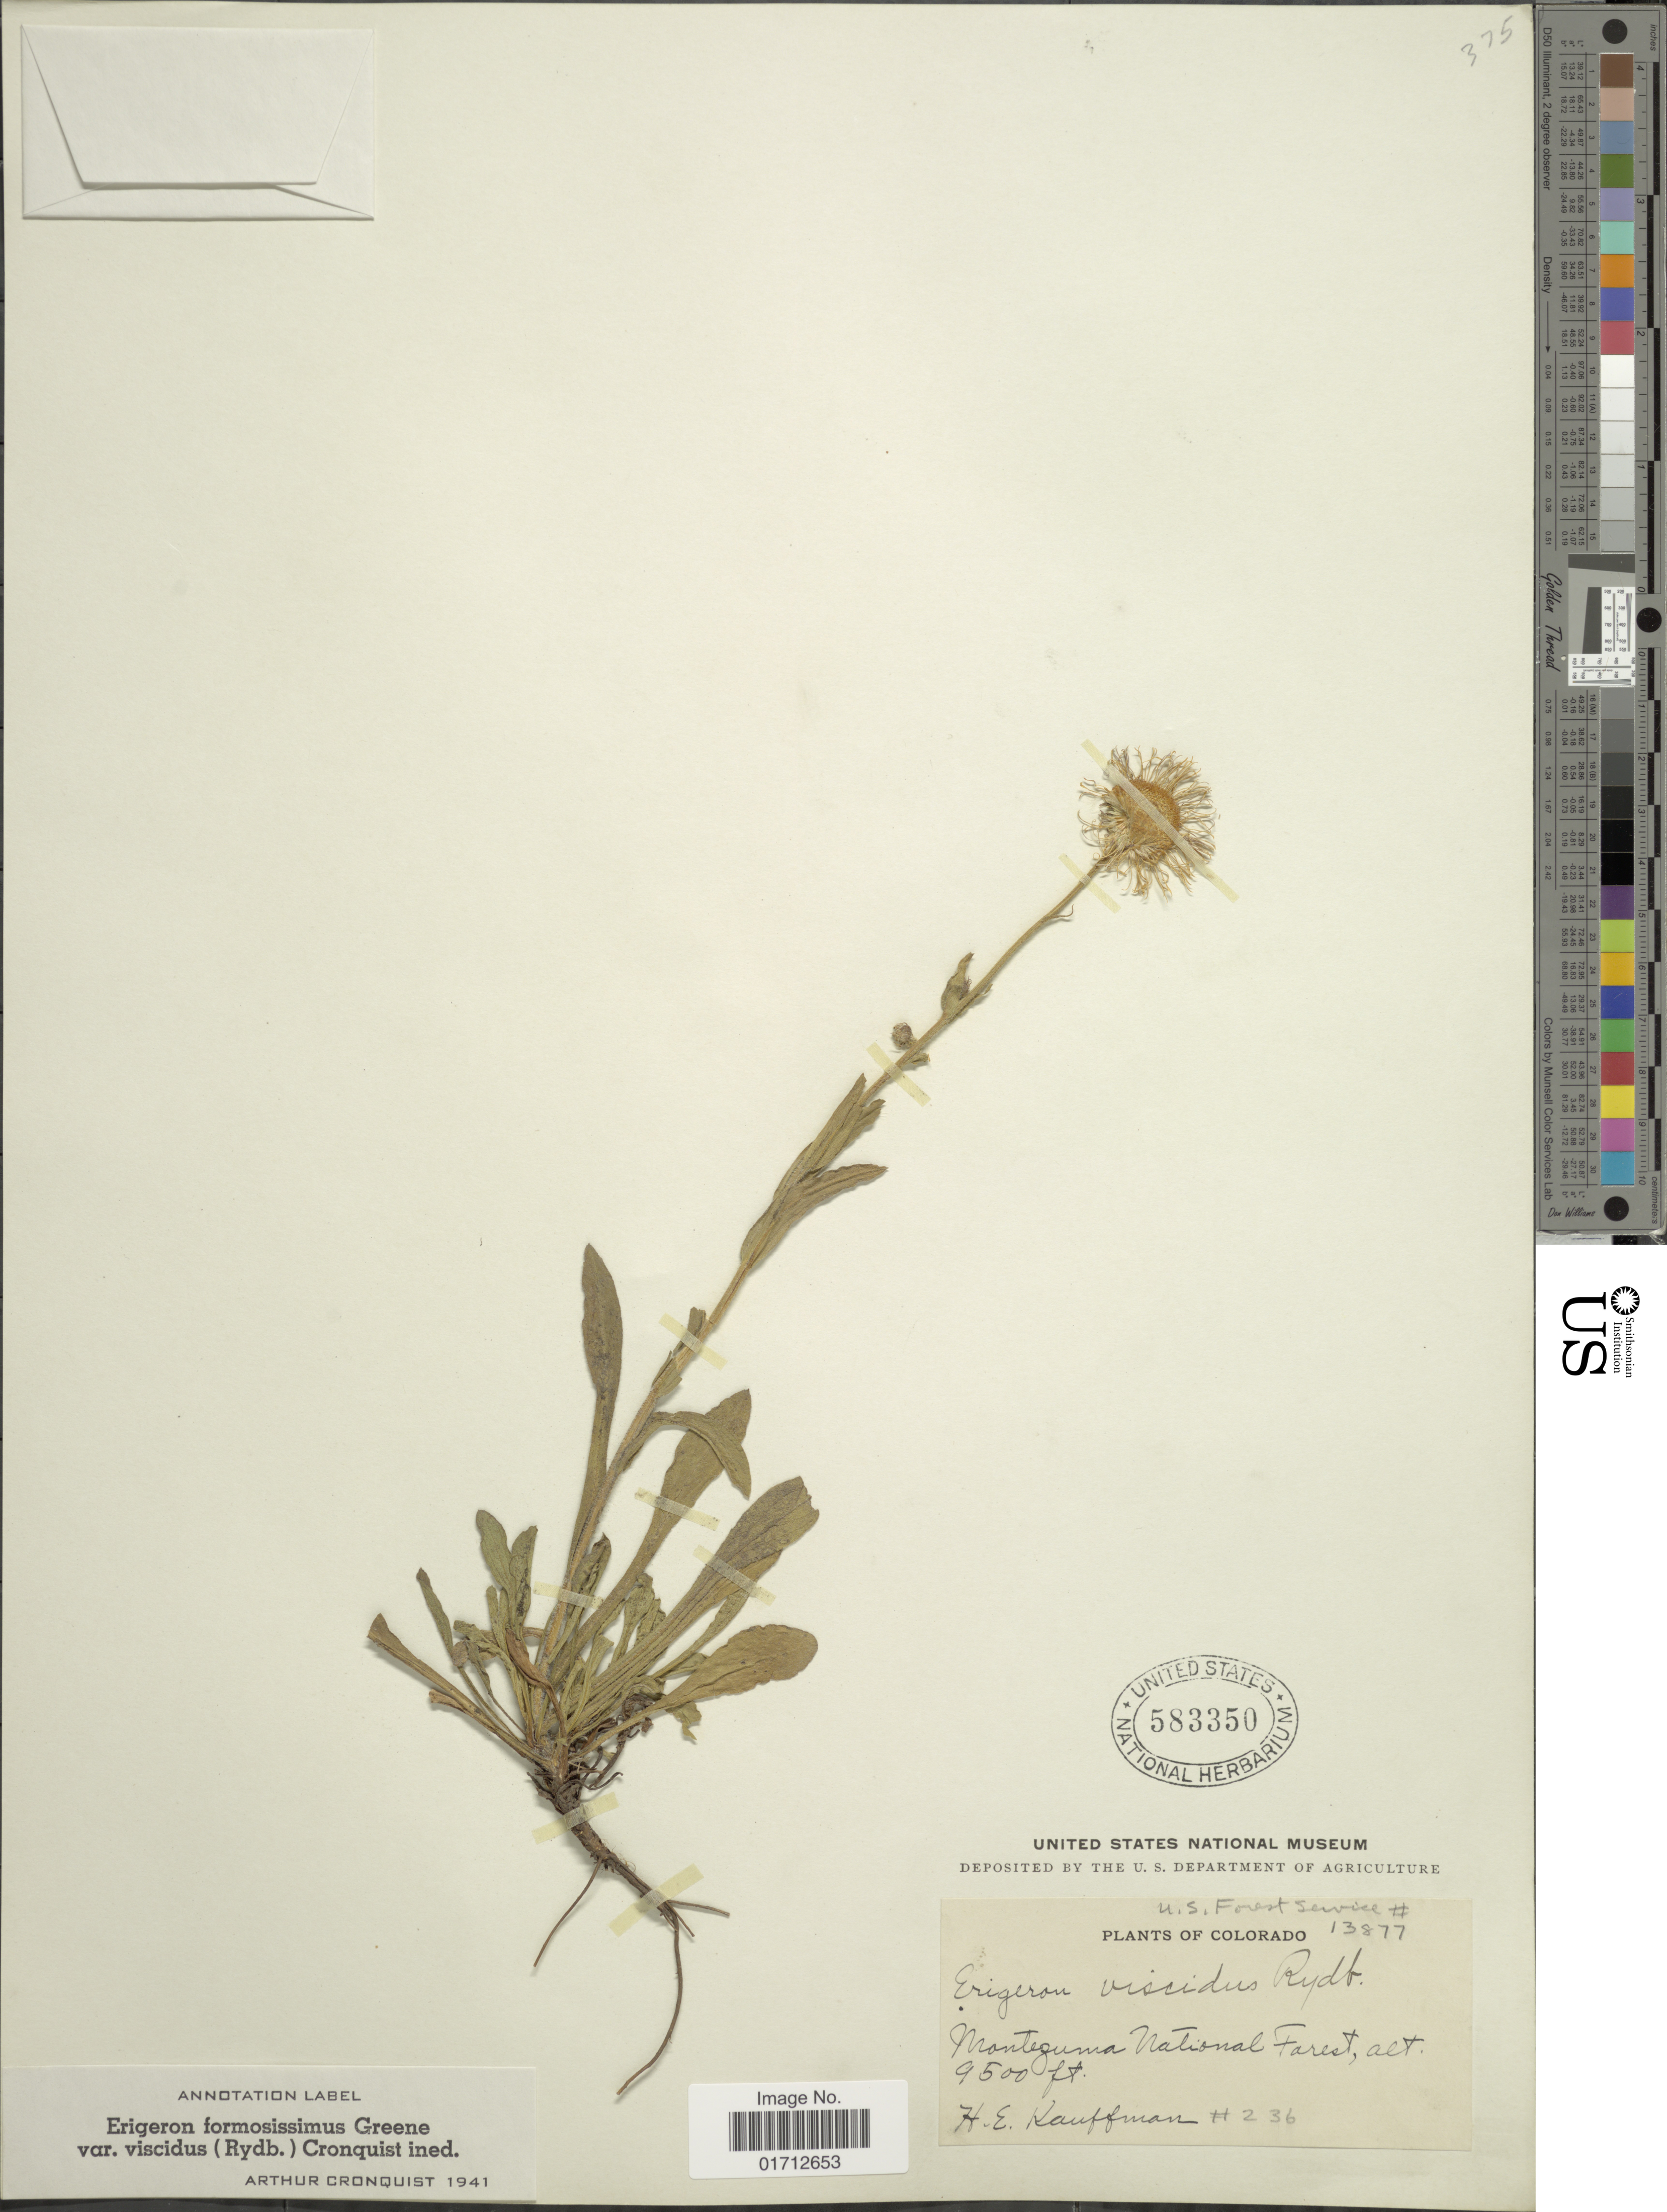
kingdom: Plantae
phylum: Tracheophyta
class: Magnoliopsida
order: Asterales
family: Asteraceae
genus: Erigeron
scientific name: Erigeron formosissimus var. viscidus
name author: (Rydb.) Cronq.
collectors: E. Kauffmann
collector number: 236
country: United States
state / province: Colorado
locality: Montezuma National Forest.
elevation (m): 2896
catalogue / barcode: US 583350